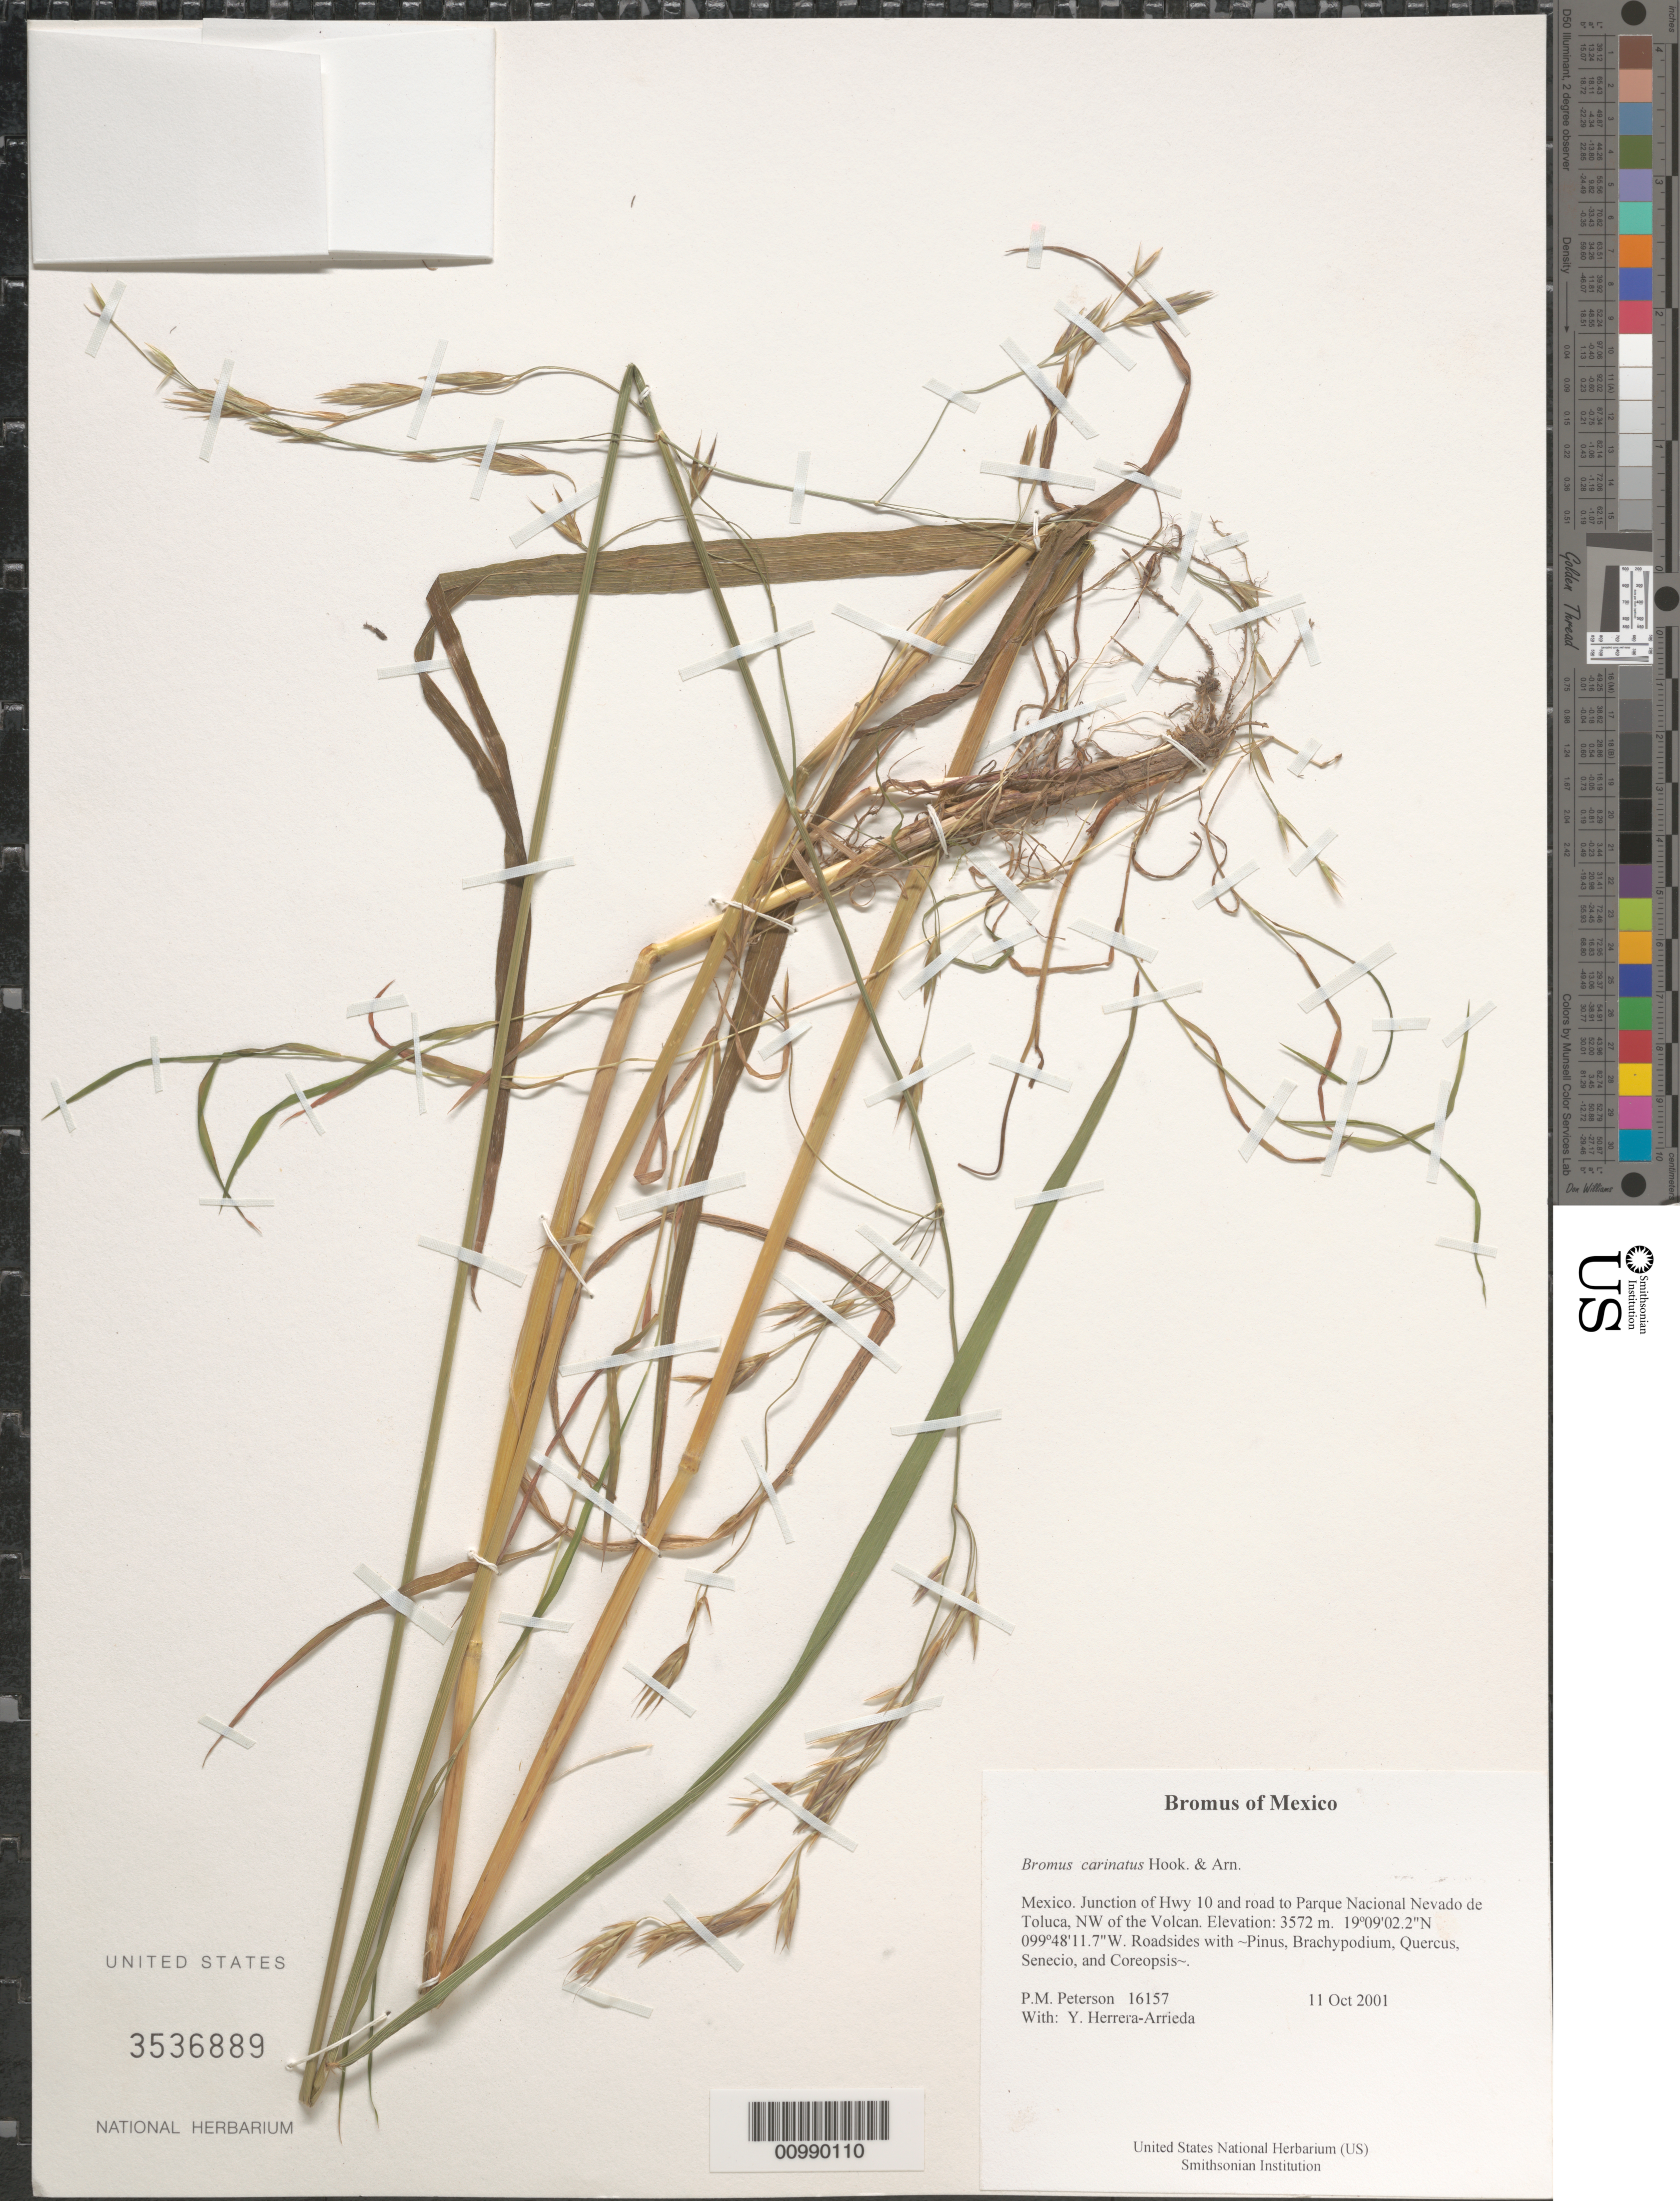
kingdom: Plantae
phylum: Tracheophyta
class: Liliopsida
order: Poales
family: Poaceae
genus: Bromus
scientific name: Bromus carinatus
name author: Hook. & Arn.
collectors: P. M. Peterson & Y. Herrera Arrieta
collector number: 16157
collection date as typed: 11 Oct 2001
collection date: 2001-10-11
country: Mexico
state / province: México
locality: Junction of Hwy 10 and road to Parque Nacional Nevado de Toluca, NW of the Volcan.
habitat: Roadsides with ~Pinus, Brachypodium, Quercus, Senecio, and Coreopsis~.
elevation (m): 3572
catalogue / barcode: US 3536889